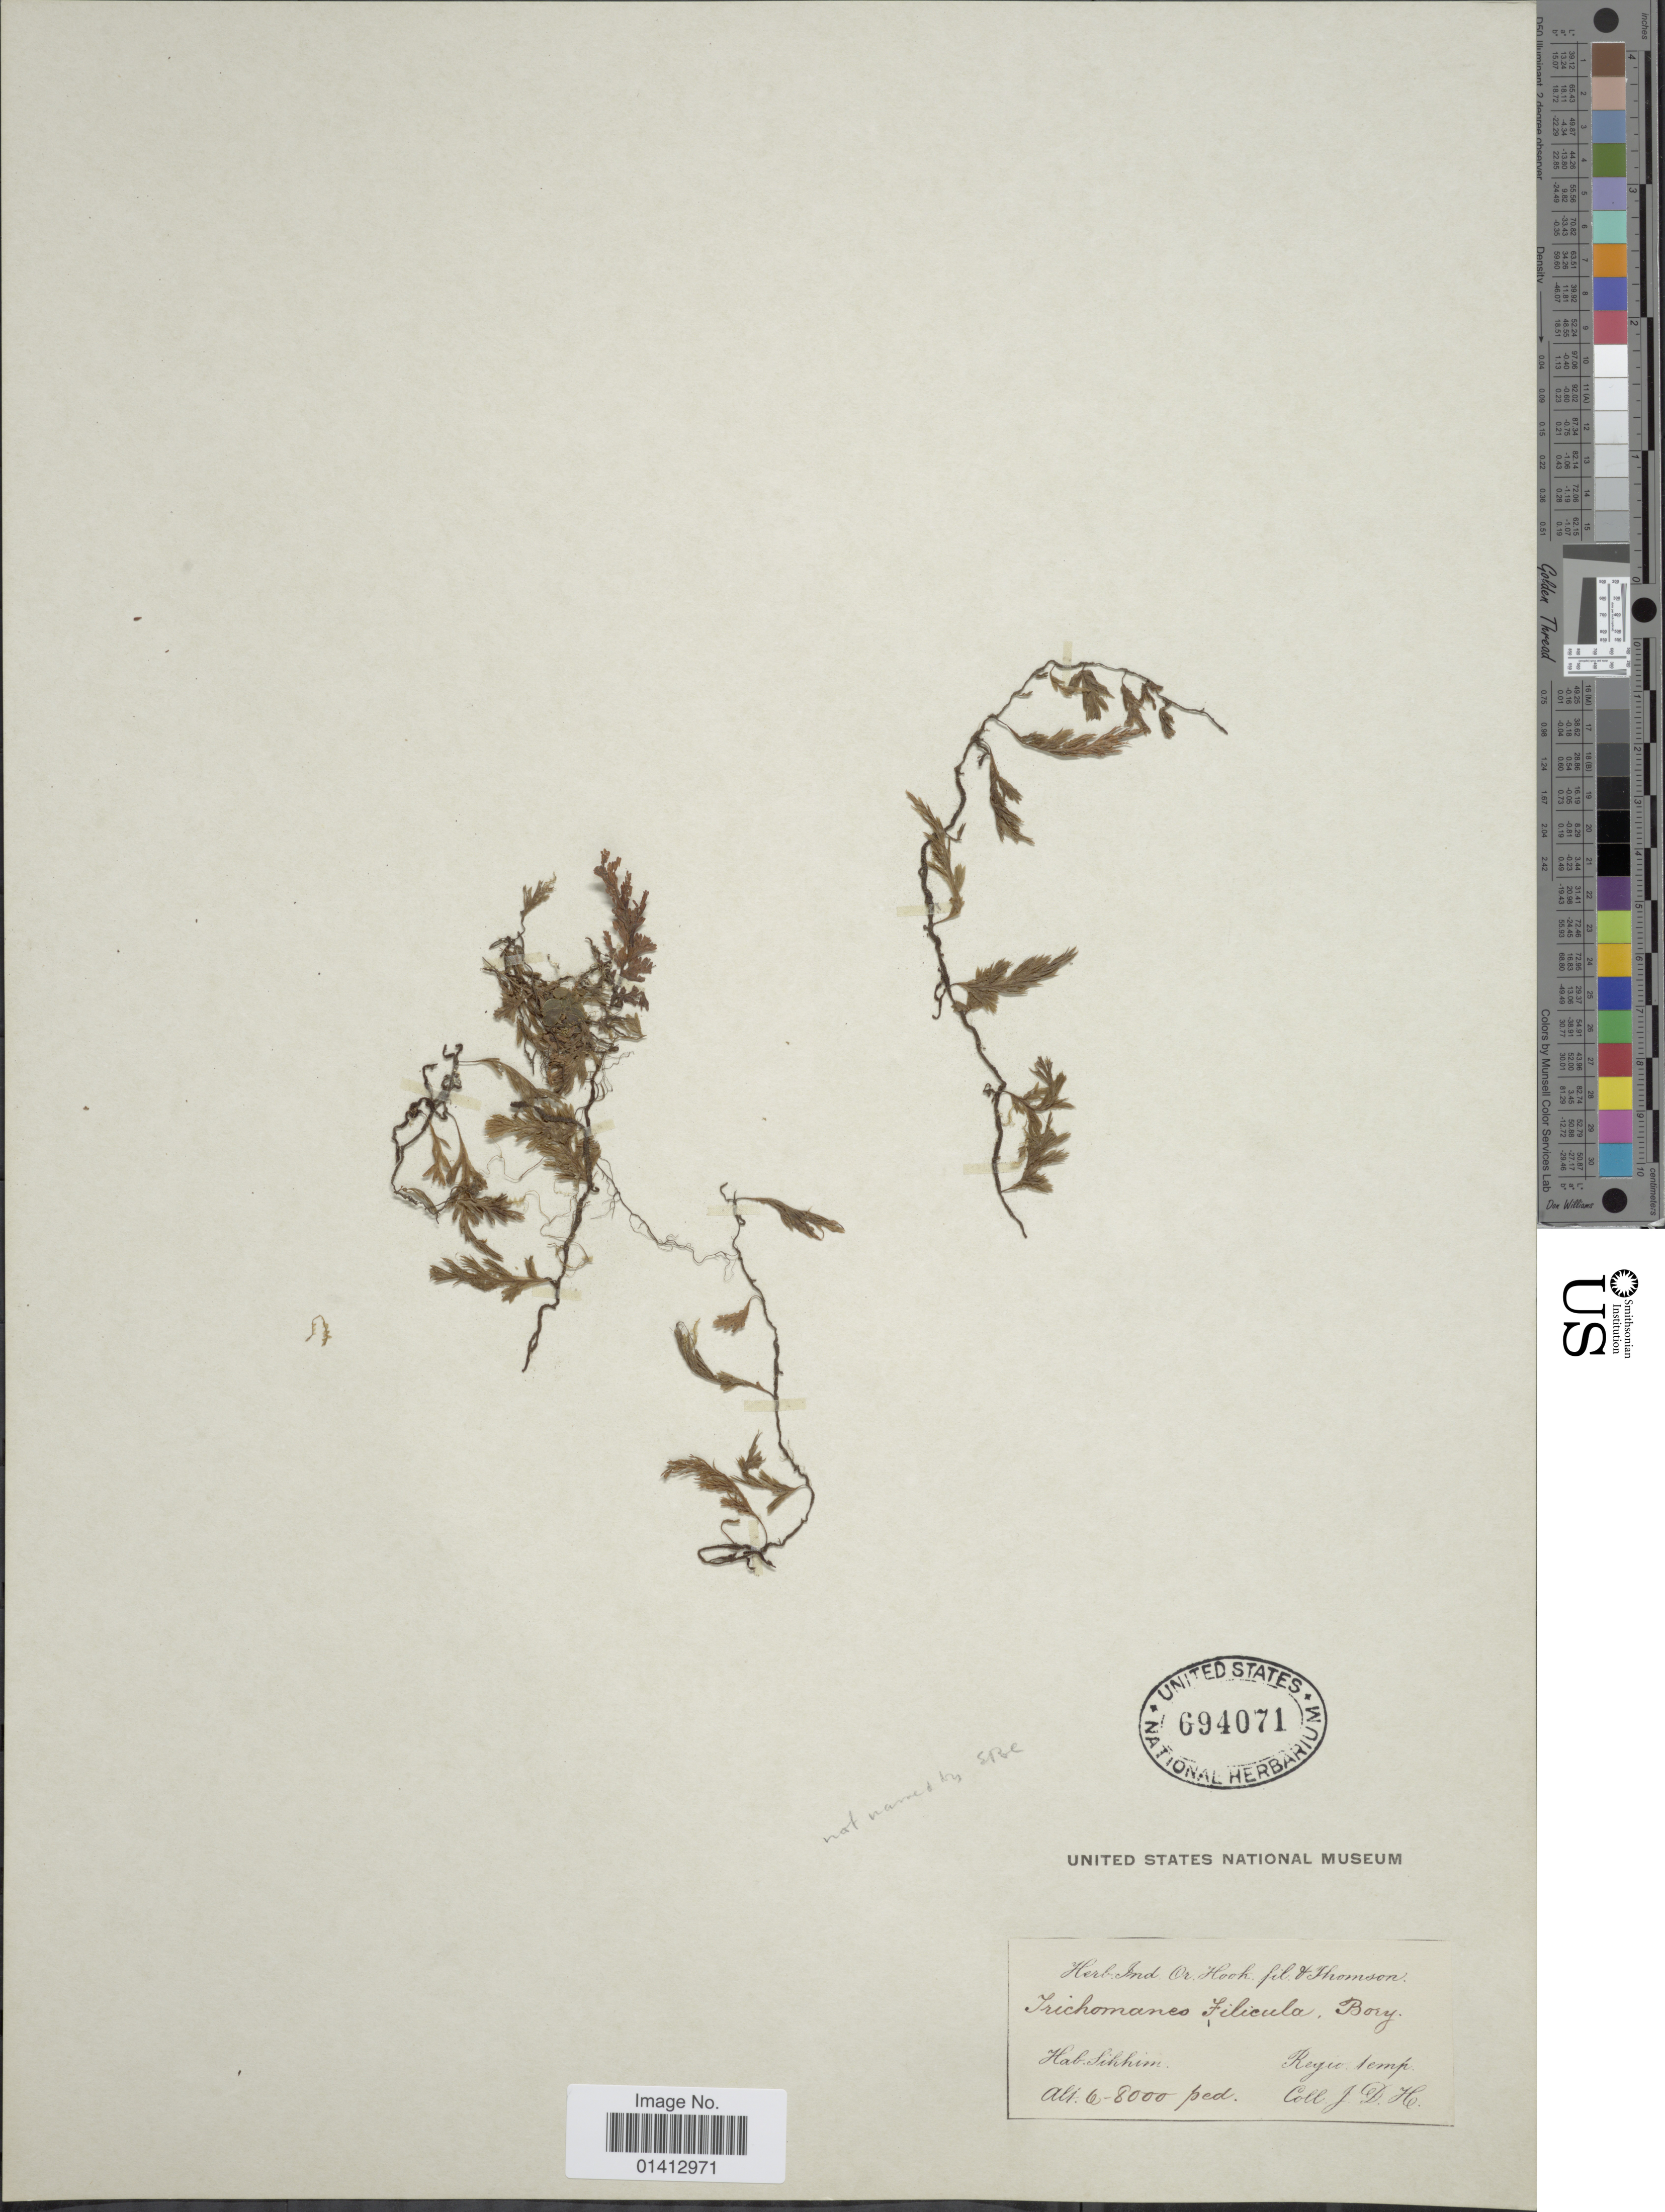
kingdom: Plantae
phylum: Tracheophyta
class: Polypodiopsida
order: Hymenophyllales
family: Hymenophyllaceae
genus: Crepidomanes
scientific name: Crepidomanes sp.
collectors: J. D. Hooker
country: India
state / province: Sikkim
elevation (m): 1829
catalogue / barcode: US 694071